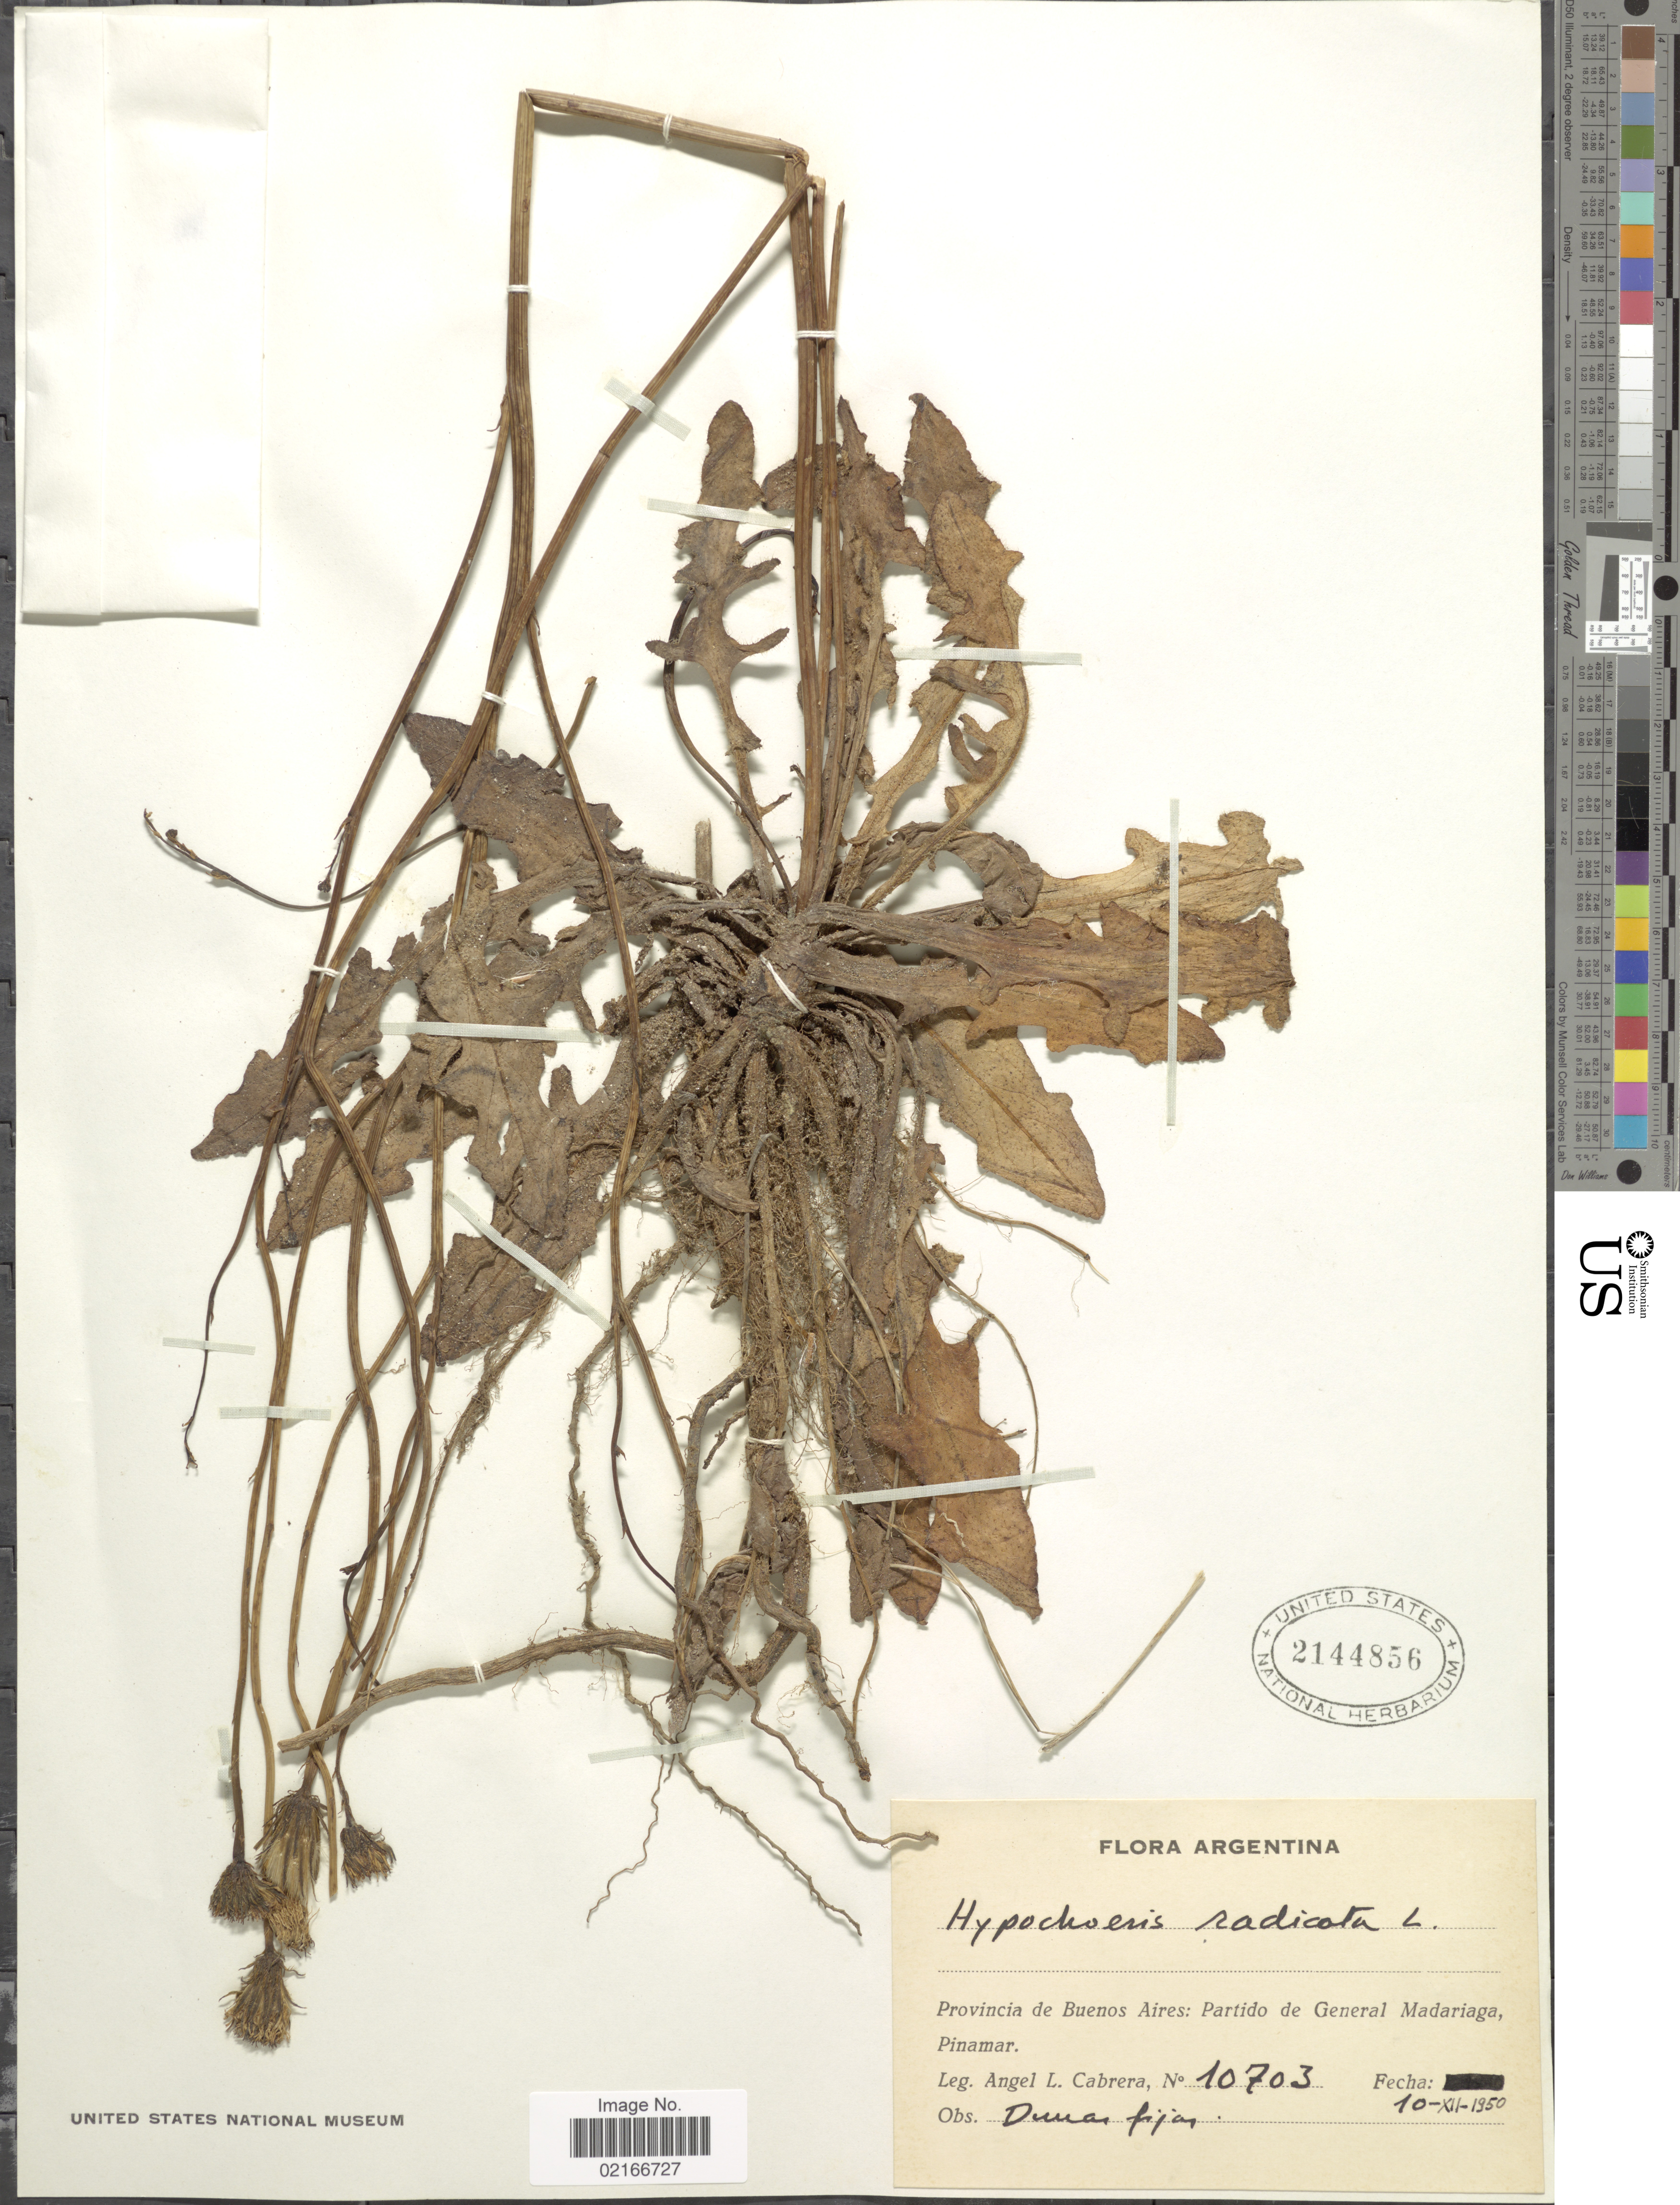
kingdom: Plantae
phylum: Tracheophyta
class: Magnoliopsida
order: Asterales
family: Asteraceae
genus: Hypochaeris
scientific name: Hypochaeris radicata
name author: L.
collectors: A. L. Cabrera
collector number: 10703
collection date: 1950-12-10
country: Argentina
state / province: Buenos Aires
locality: Partido de General Madariaga, Pinamar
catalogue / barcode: US 2144856